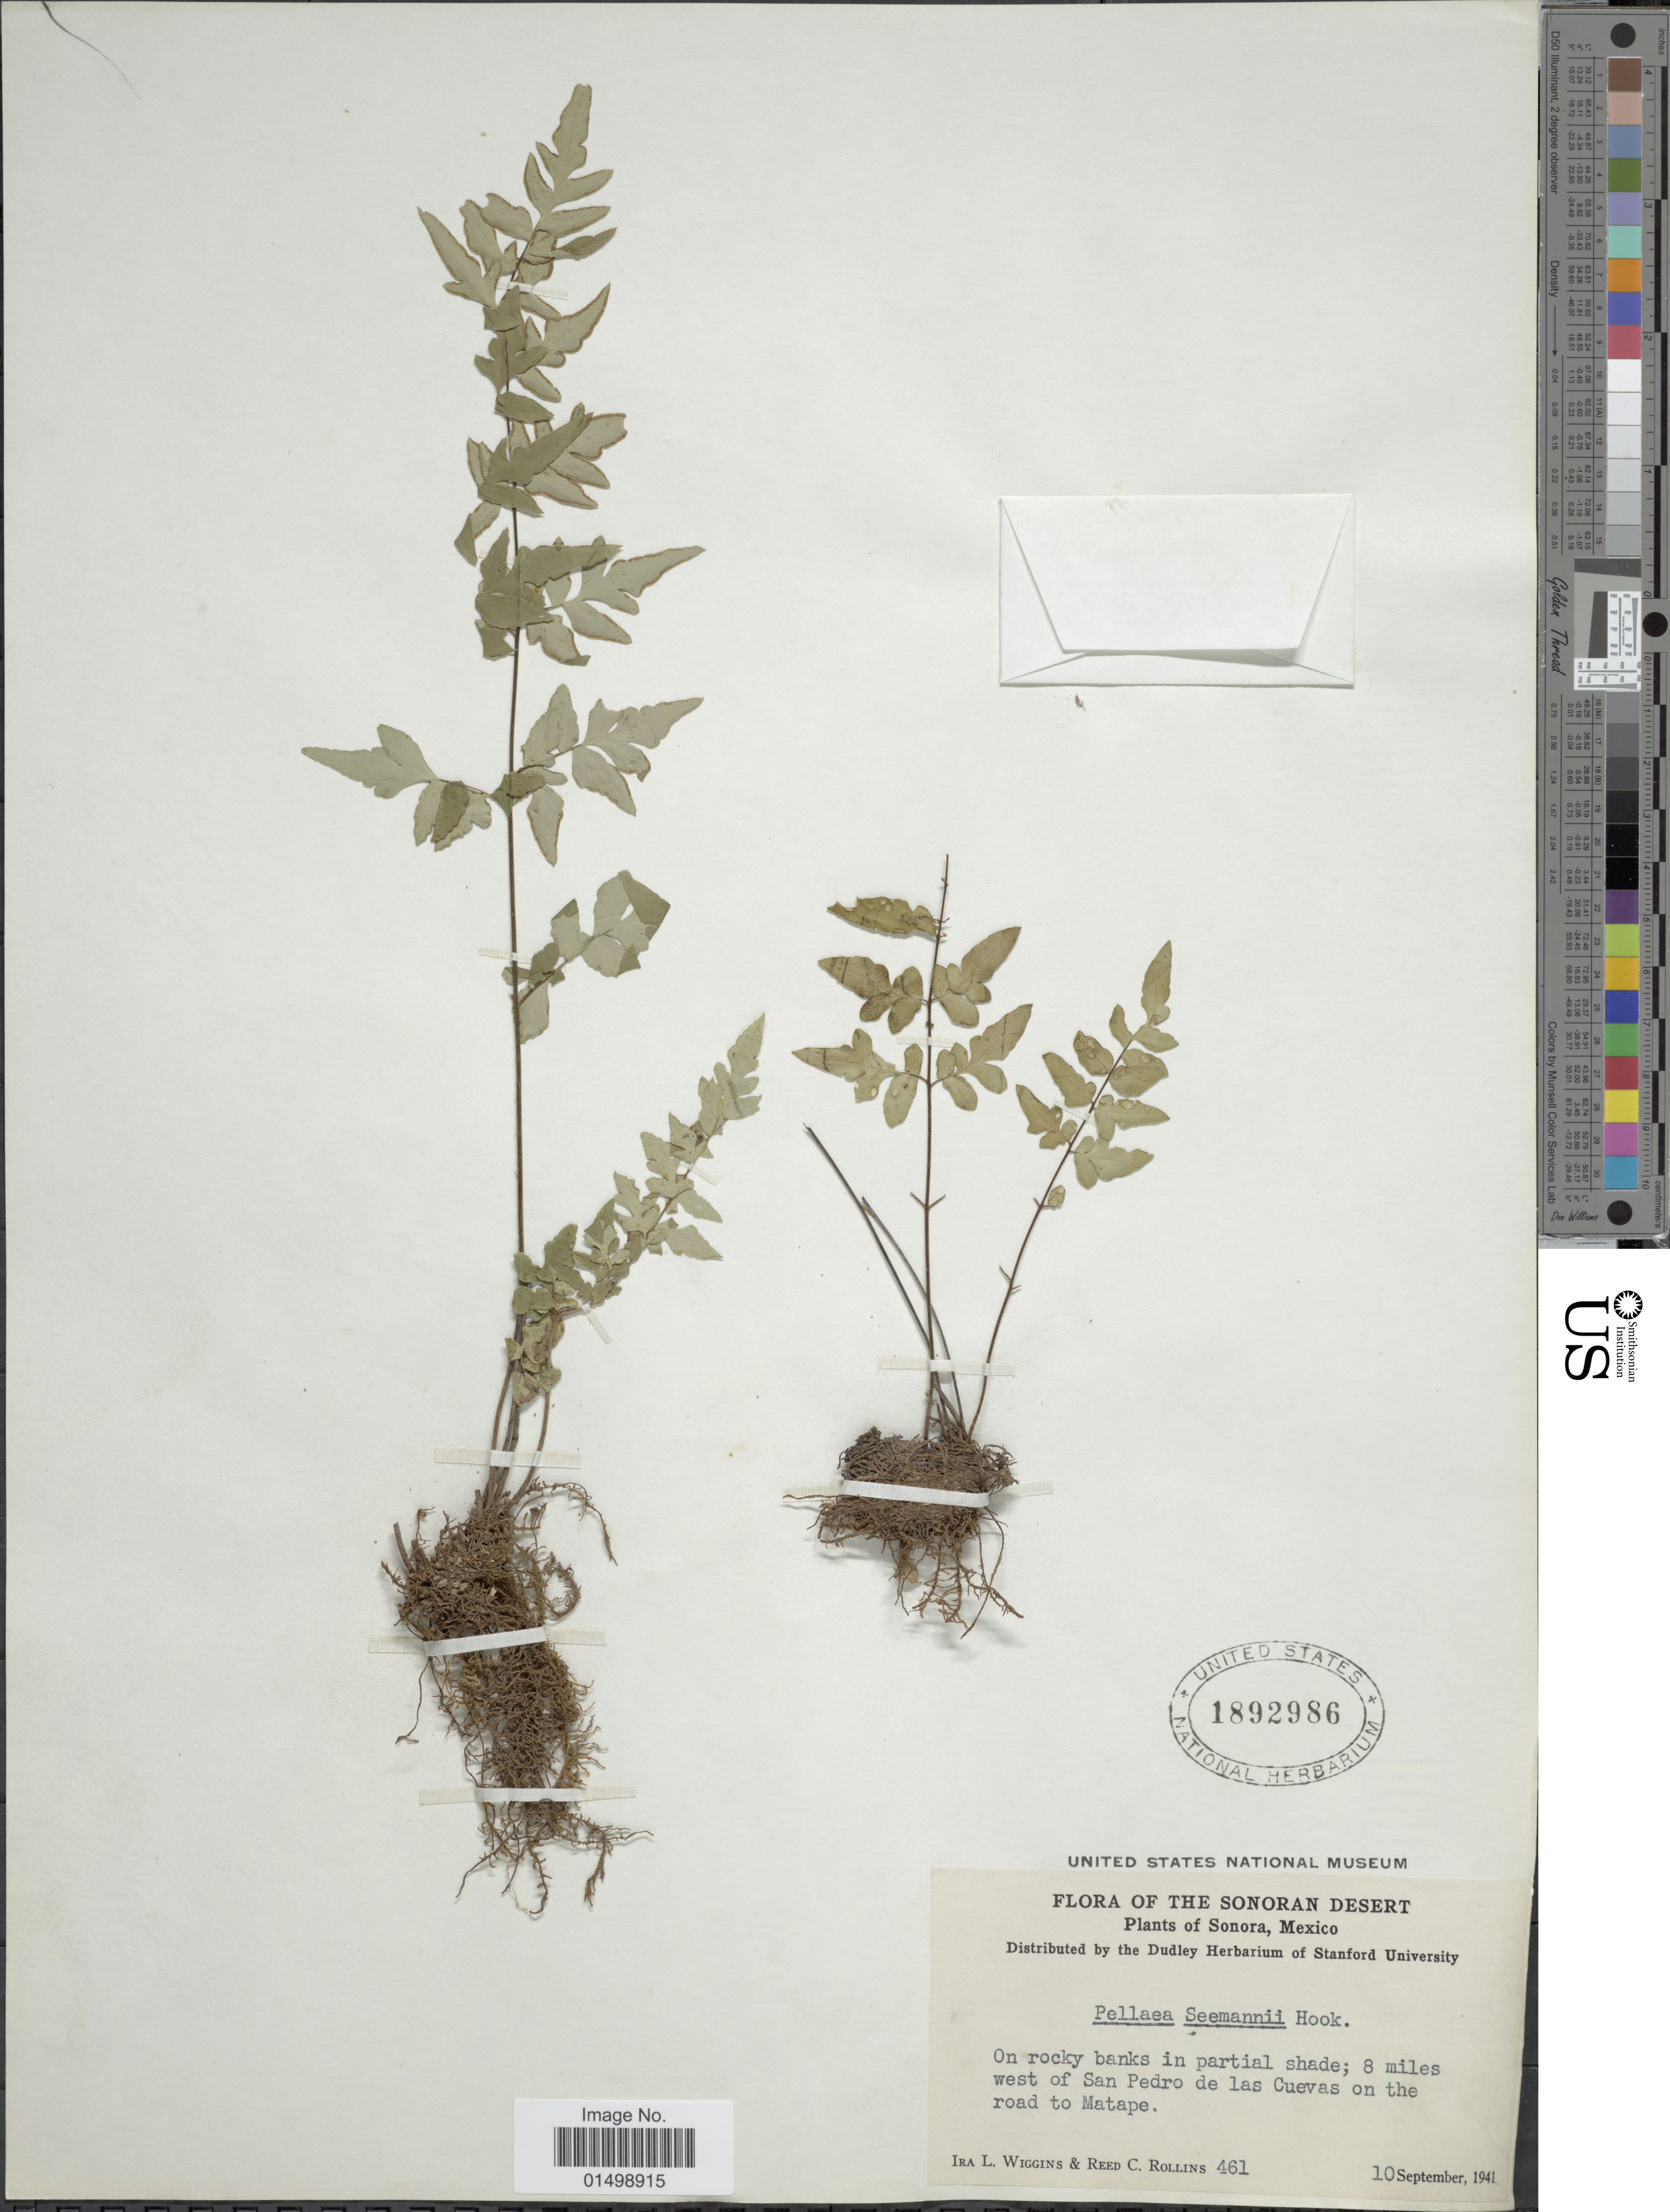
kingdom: Plantae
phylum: Tracheophyta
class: Polypodiopsida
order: Polypodiales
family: Pteridaceae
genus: Cheilanthes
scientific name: Cheilanthes lozanii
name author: (Maxon) R.M. Tryon & A.F. Tryon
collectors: I. L. Wiggins & R. C. Rollins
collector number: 461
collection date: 1941-09-10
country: Mexico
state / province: Sonora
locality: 8 miles west of San Pedro de Las Cuevas on the road to Matape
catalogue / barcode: US 1892986